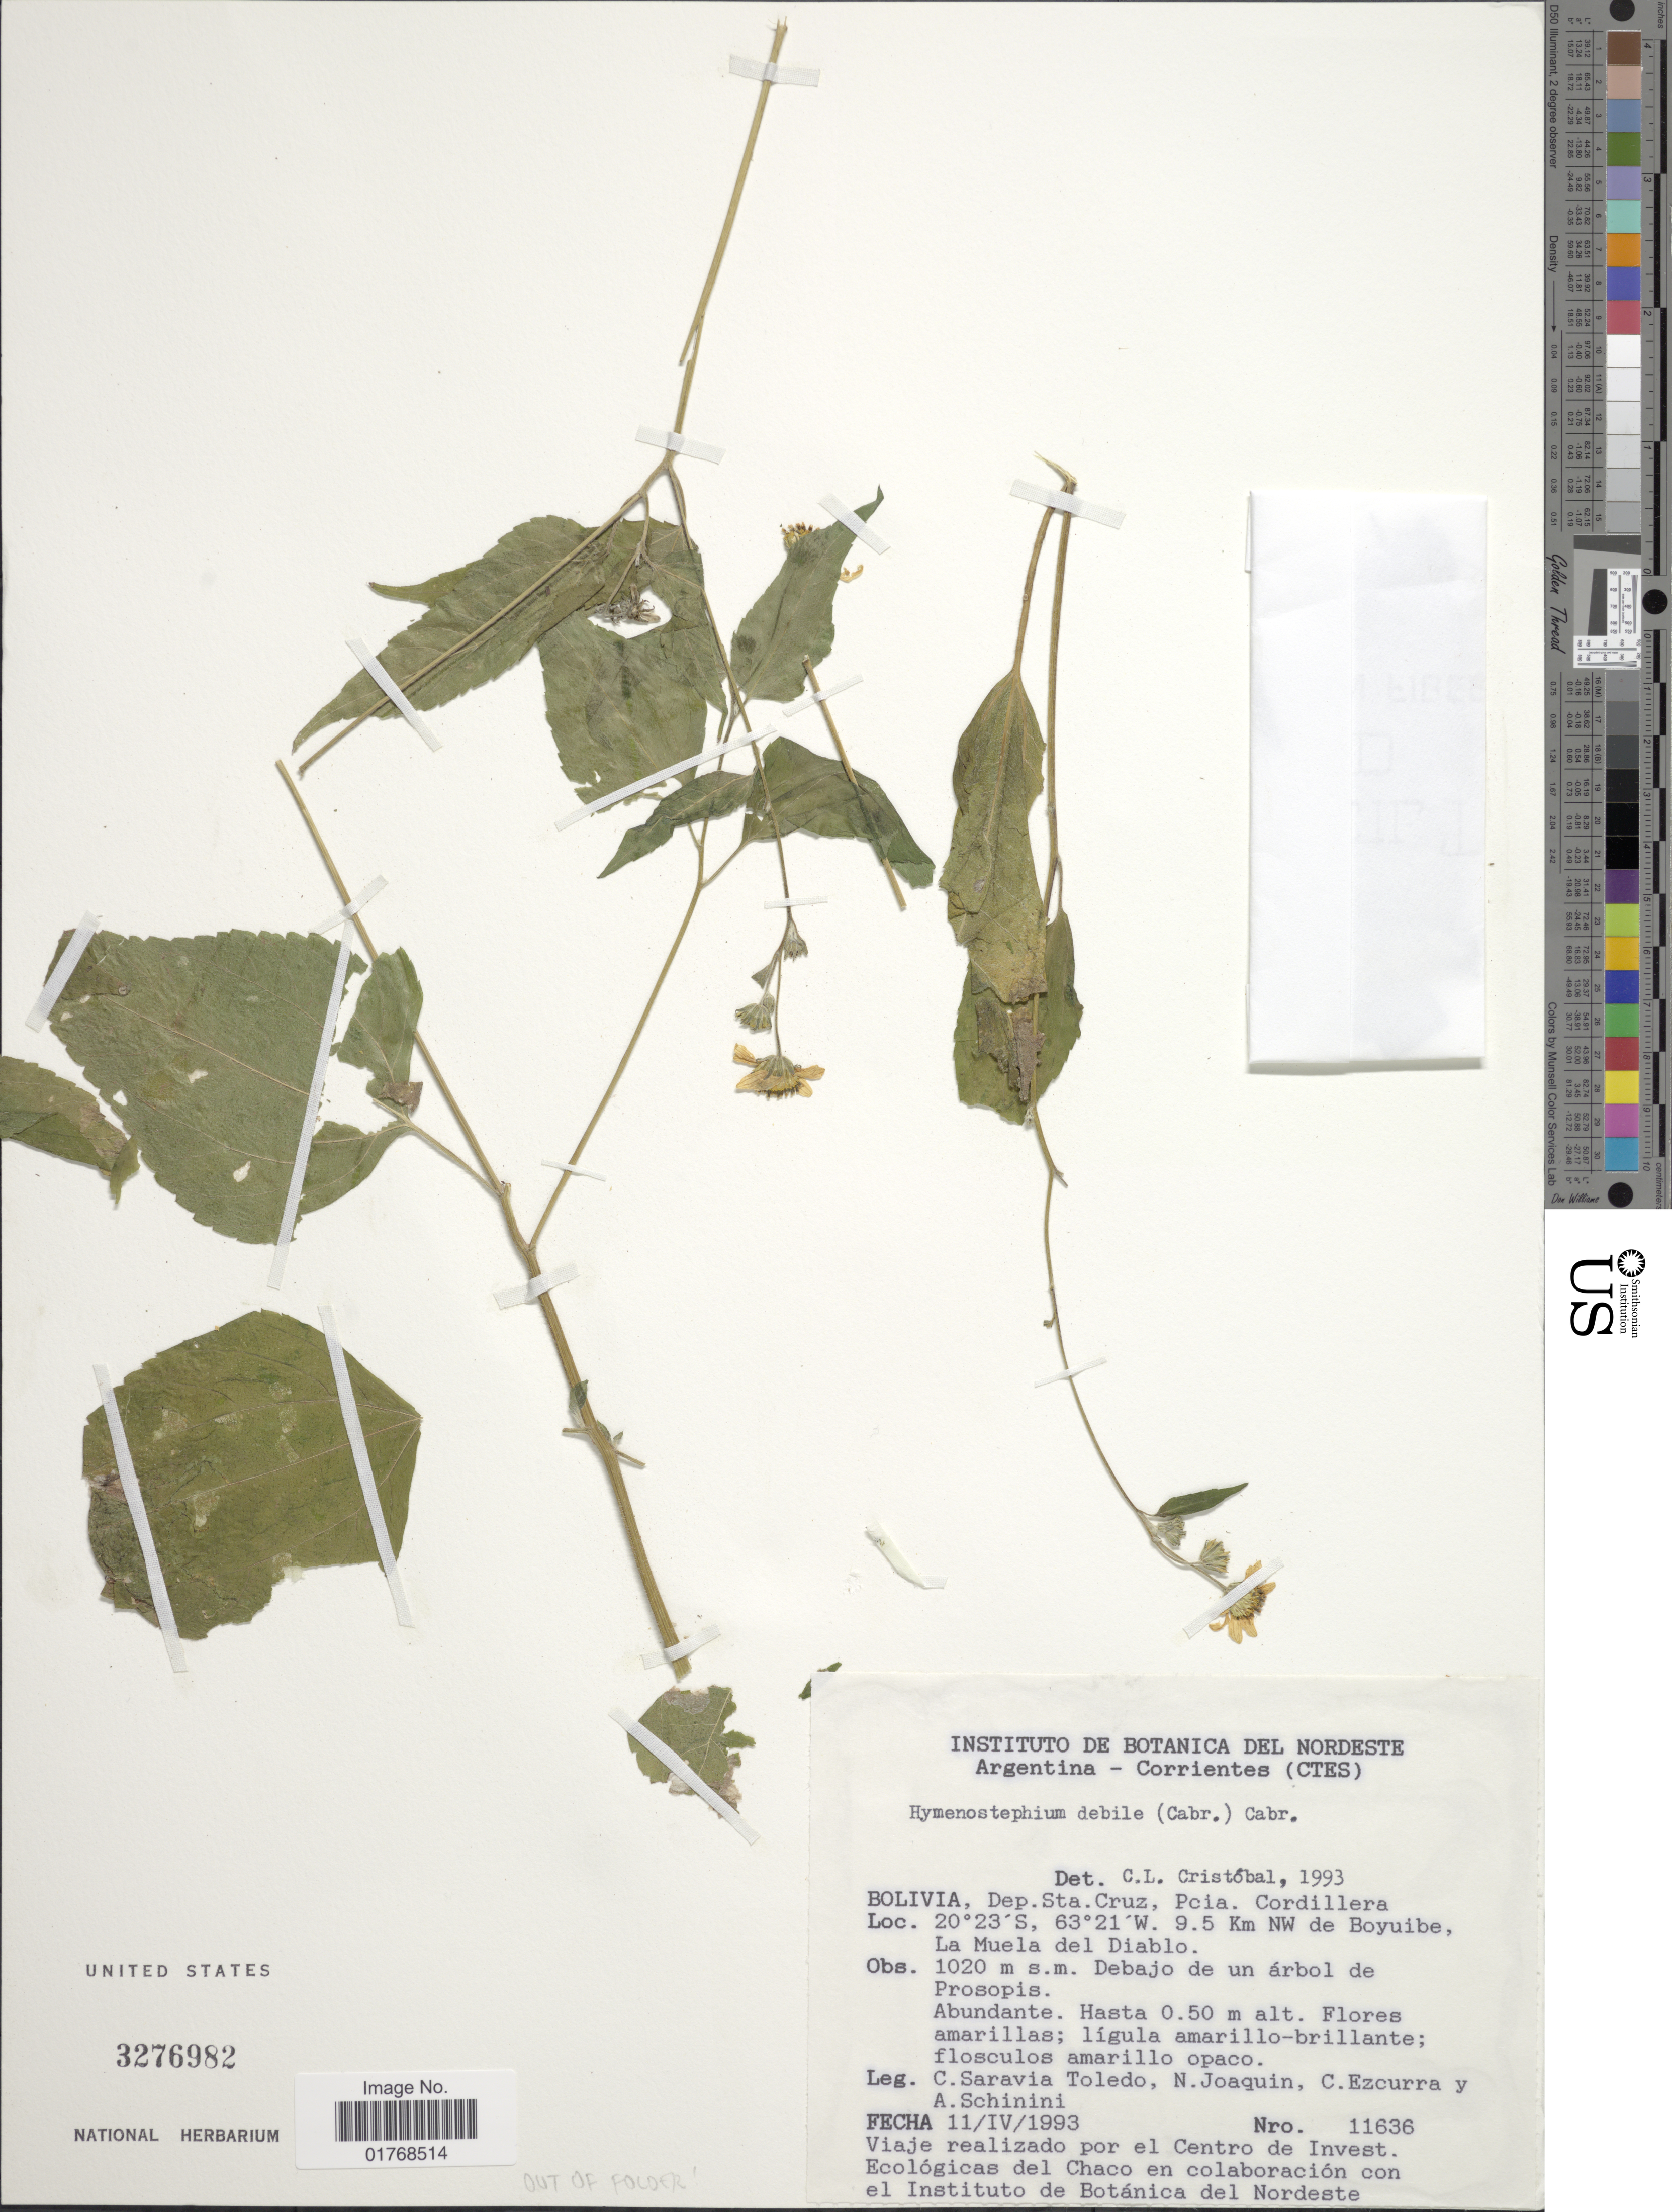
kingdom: Plantae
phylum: Tracheophyta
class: Magnoliopsida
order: Asterales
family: Asteraceae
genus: Viguiera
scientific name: Viguiera cordata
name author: (Hook. & Arn.) D'Arcy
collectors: C. Saravia T., N. Joaquin, C. Ezcurra & A. Schinini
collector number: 11636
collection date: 1993-04-11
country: Bolivia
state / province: Santa Cruz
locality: Bolivia, Dep. Sta. Cruz, Pcia. Cordillera. 9.5 km NW de Boyuibe, La Muela del Diablo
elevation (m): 1020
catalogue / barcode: US 3276982